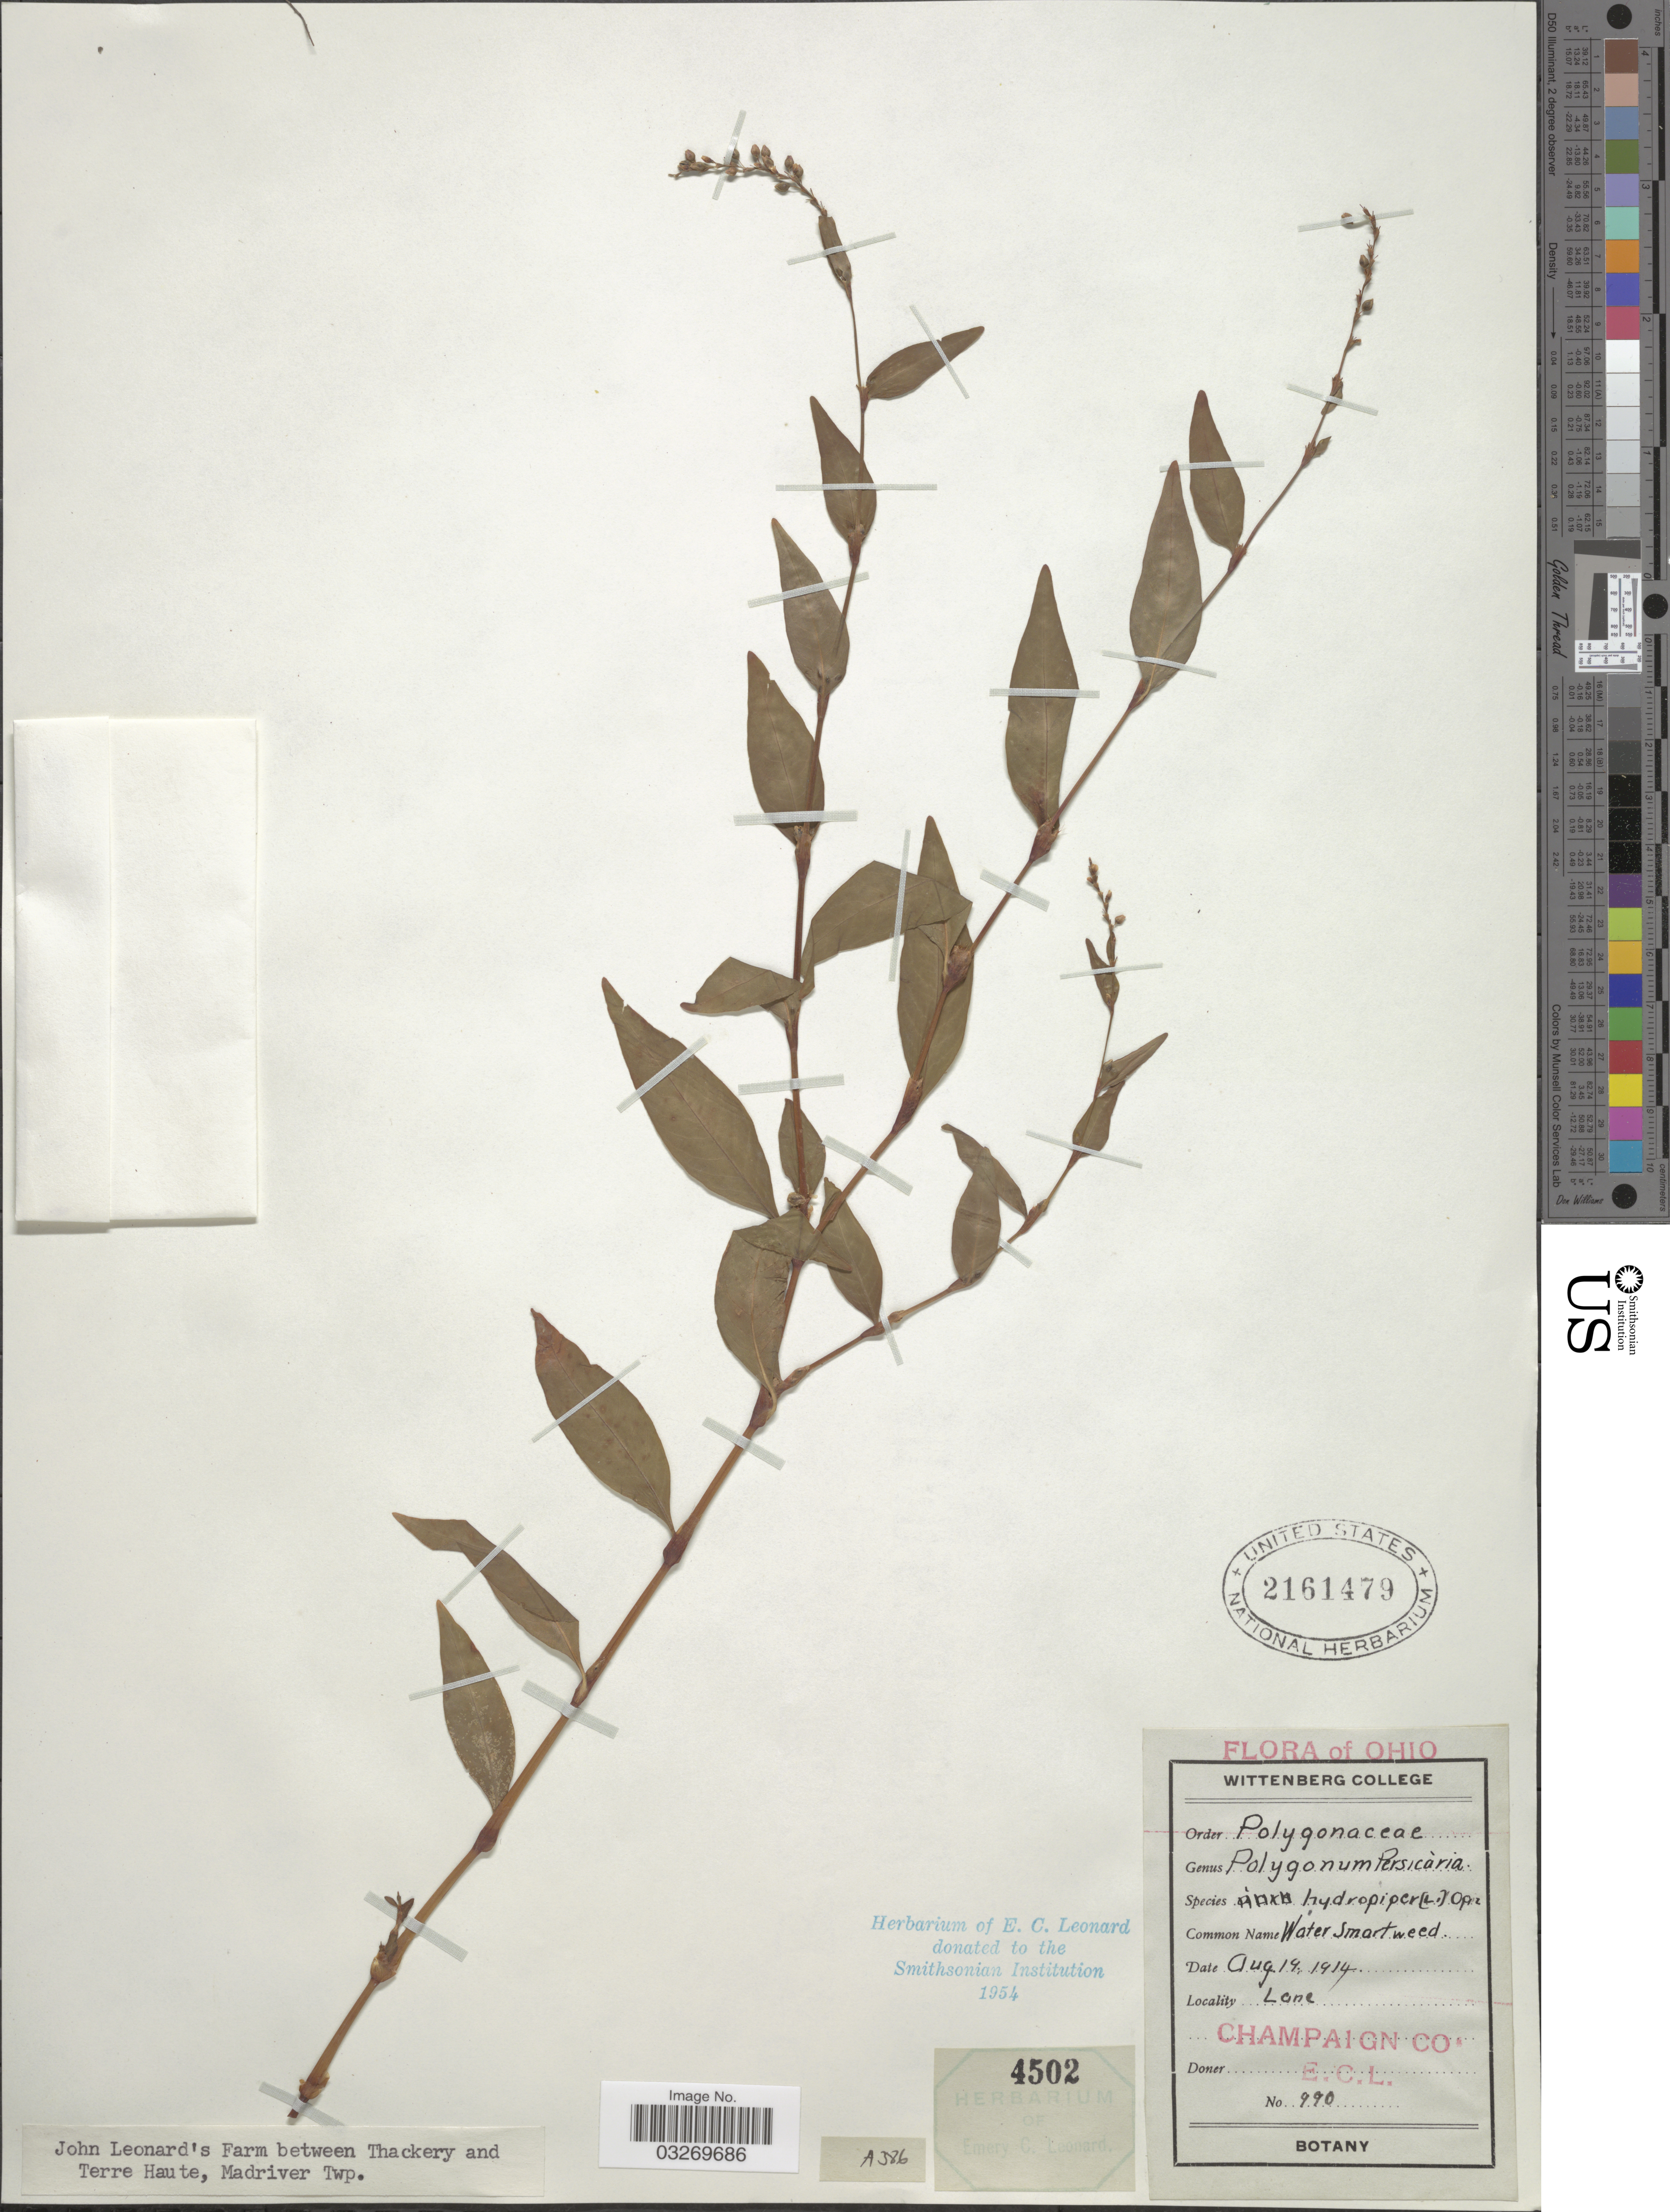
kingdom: Plantae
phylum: Tracheophyta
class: Magnoliopsida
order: Caryophyllales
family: Polygonaceae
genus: Persicaria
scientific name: Persicaria hydropiper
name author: (L.) Delarbre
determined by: Atha, D. E.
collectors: E. C. Leonard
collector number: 990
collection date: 1914-08-14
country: United States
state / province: Ohio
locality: Lone. Champaign Co. John Leonard's Farm between Thackery and Terre Haute, Madriver Twp.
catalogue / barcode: US 2161479